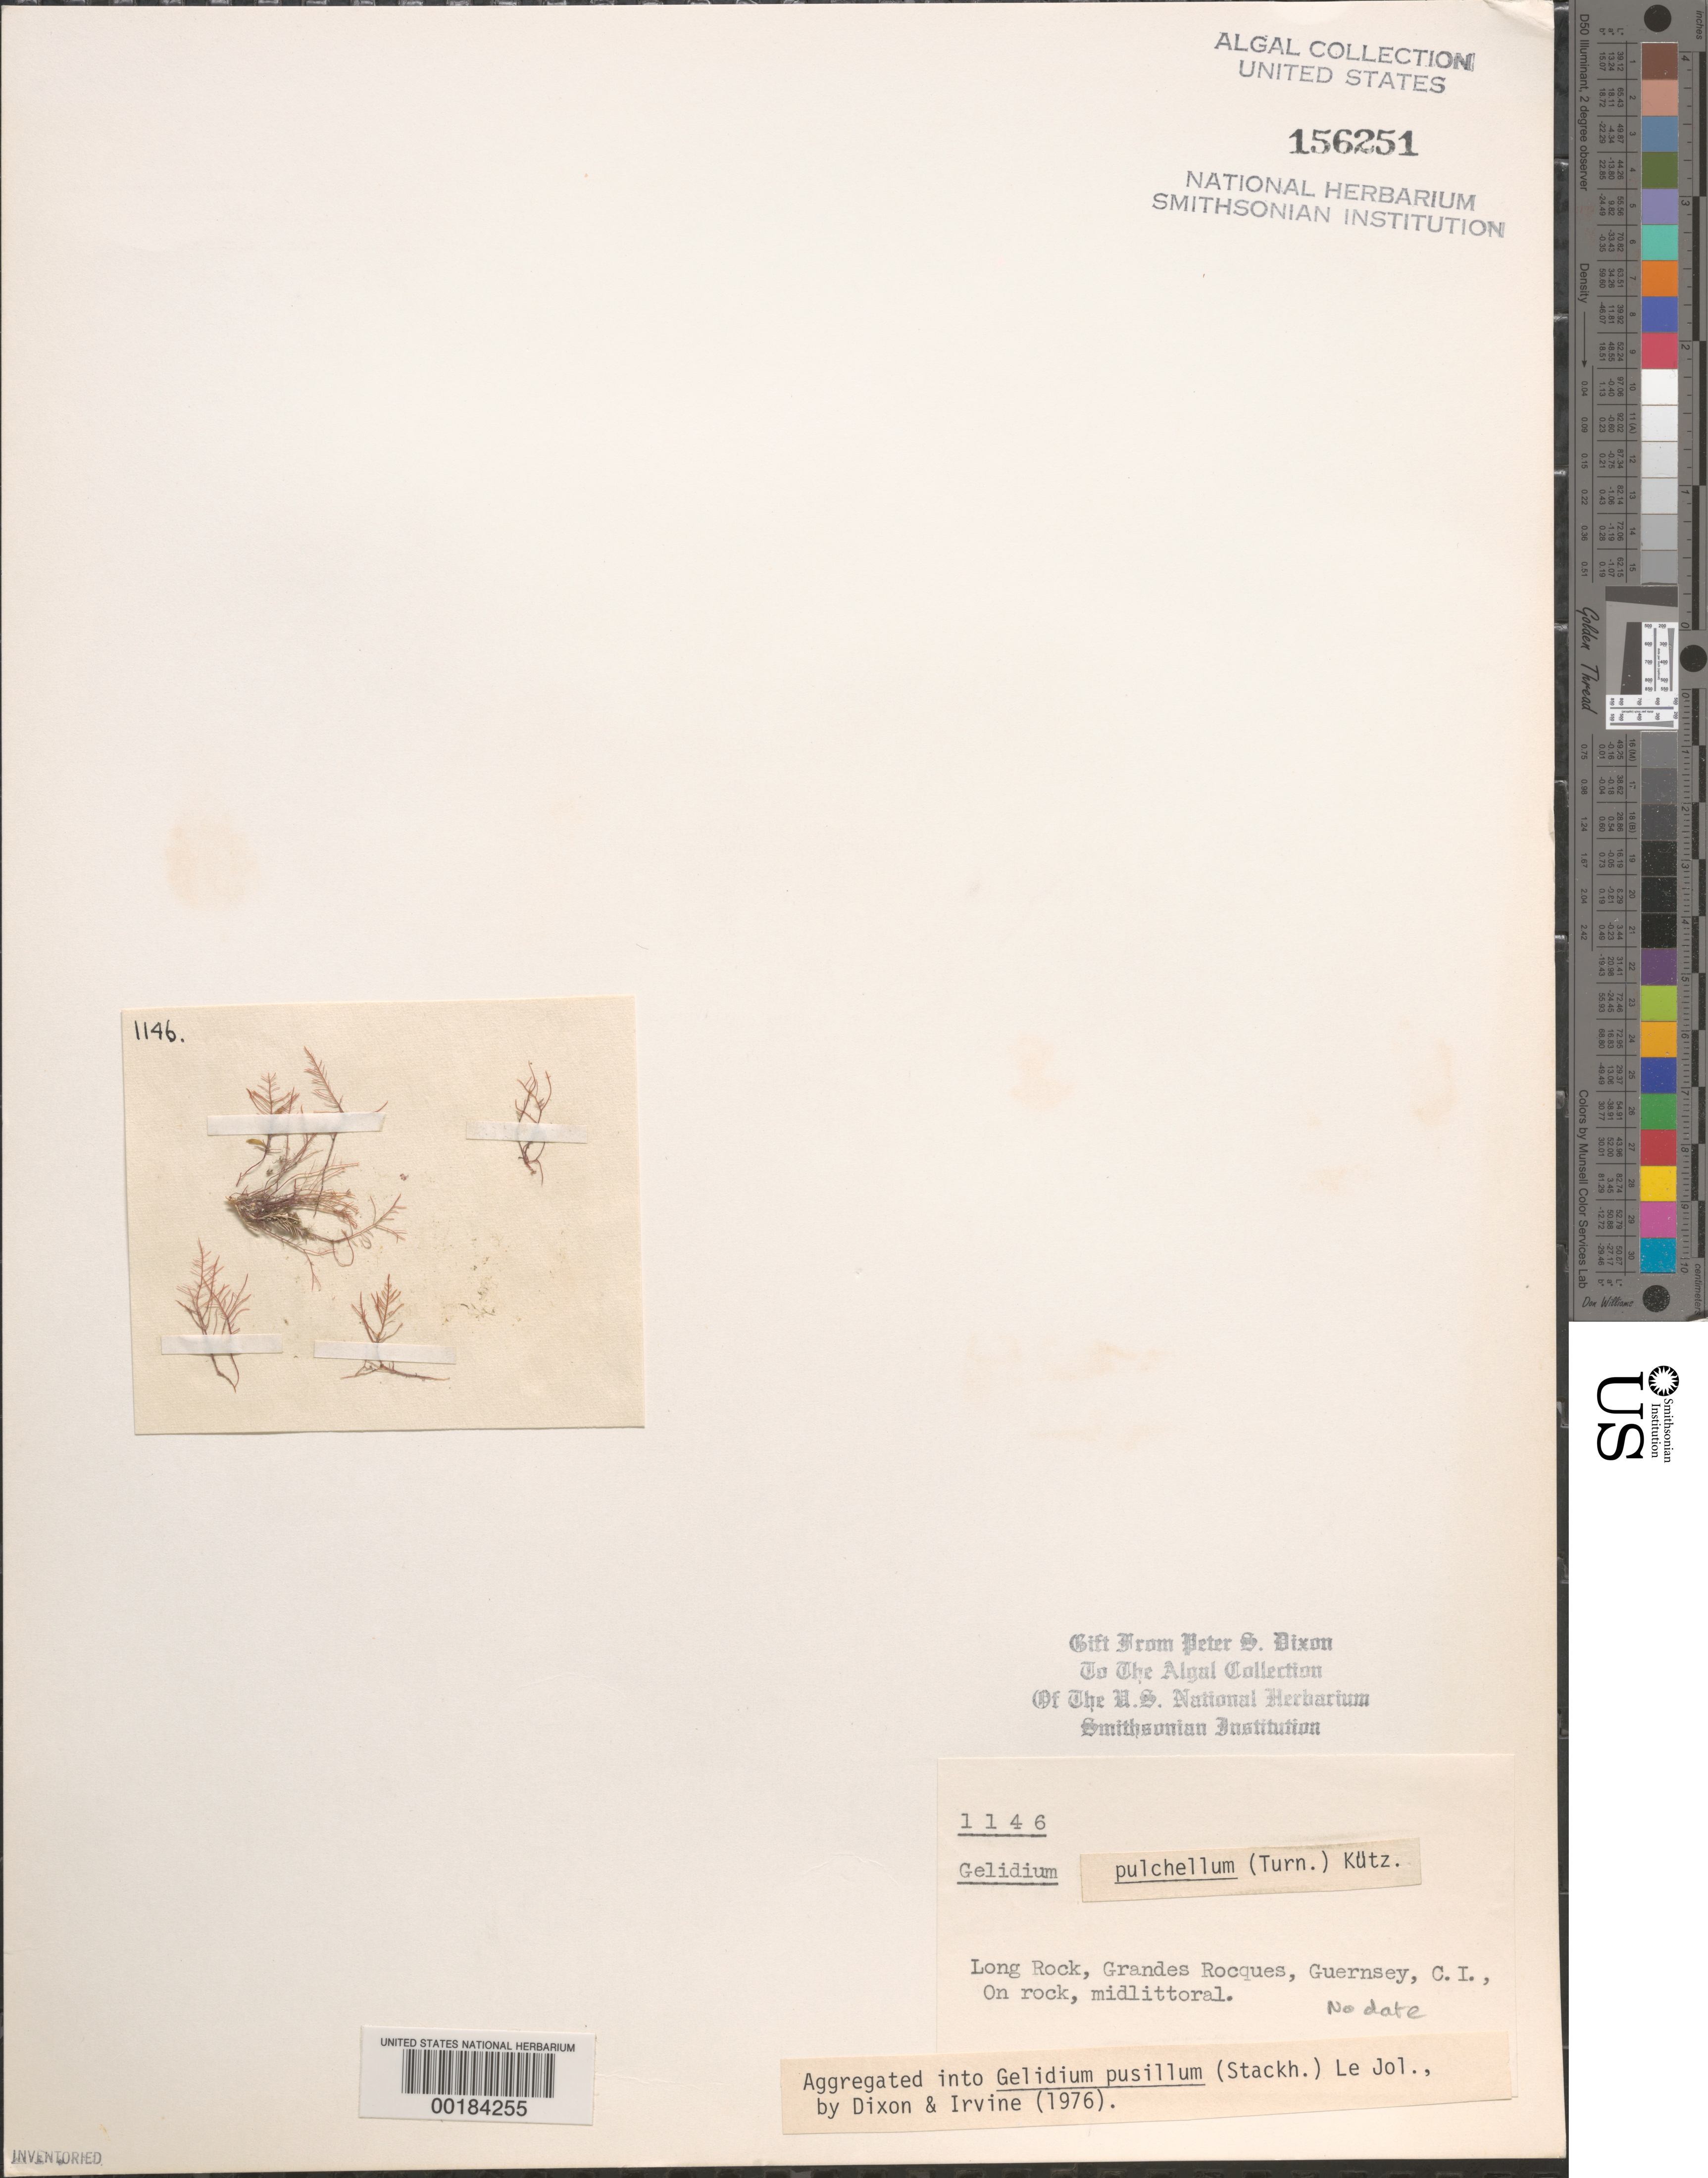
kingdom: Plantae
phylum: Rhodophyta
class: Florideophyceae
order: Gelidiales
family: Gelidiaceae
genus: Gelidium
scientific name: Gelidium pusillum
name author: (Stackh.) Le Jol.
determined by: Dixon, P. S.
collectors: P. S. Dixon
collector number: PSD 1146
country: United Kingdom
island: Guernsey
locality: Long Rock, Grandes Rocques. Bailiwick of Guernsey. Channel Islands.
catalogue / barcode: US 156251